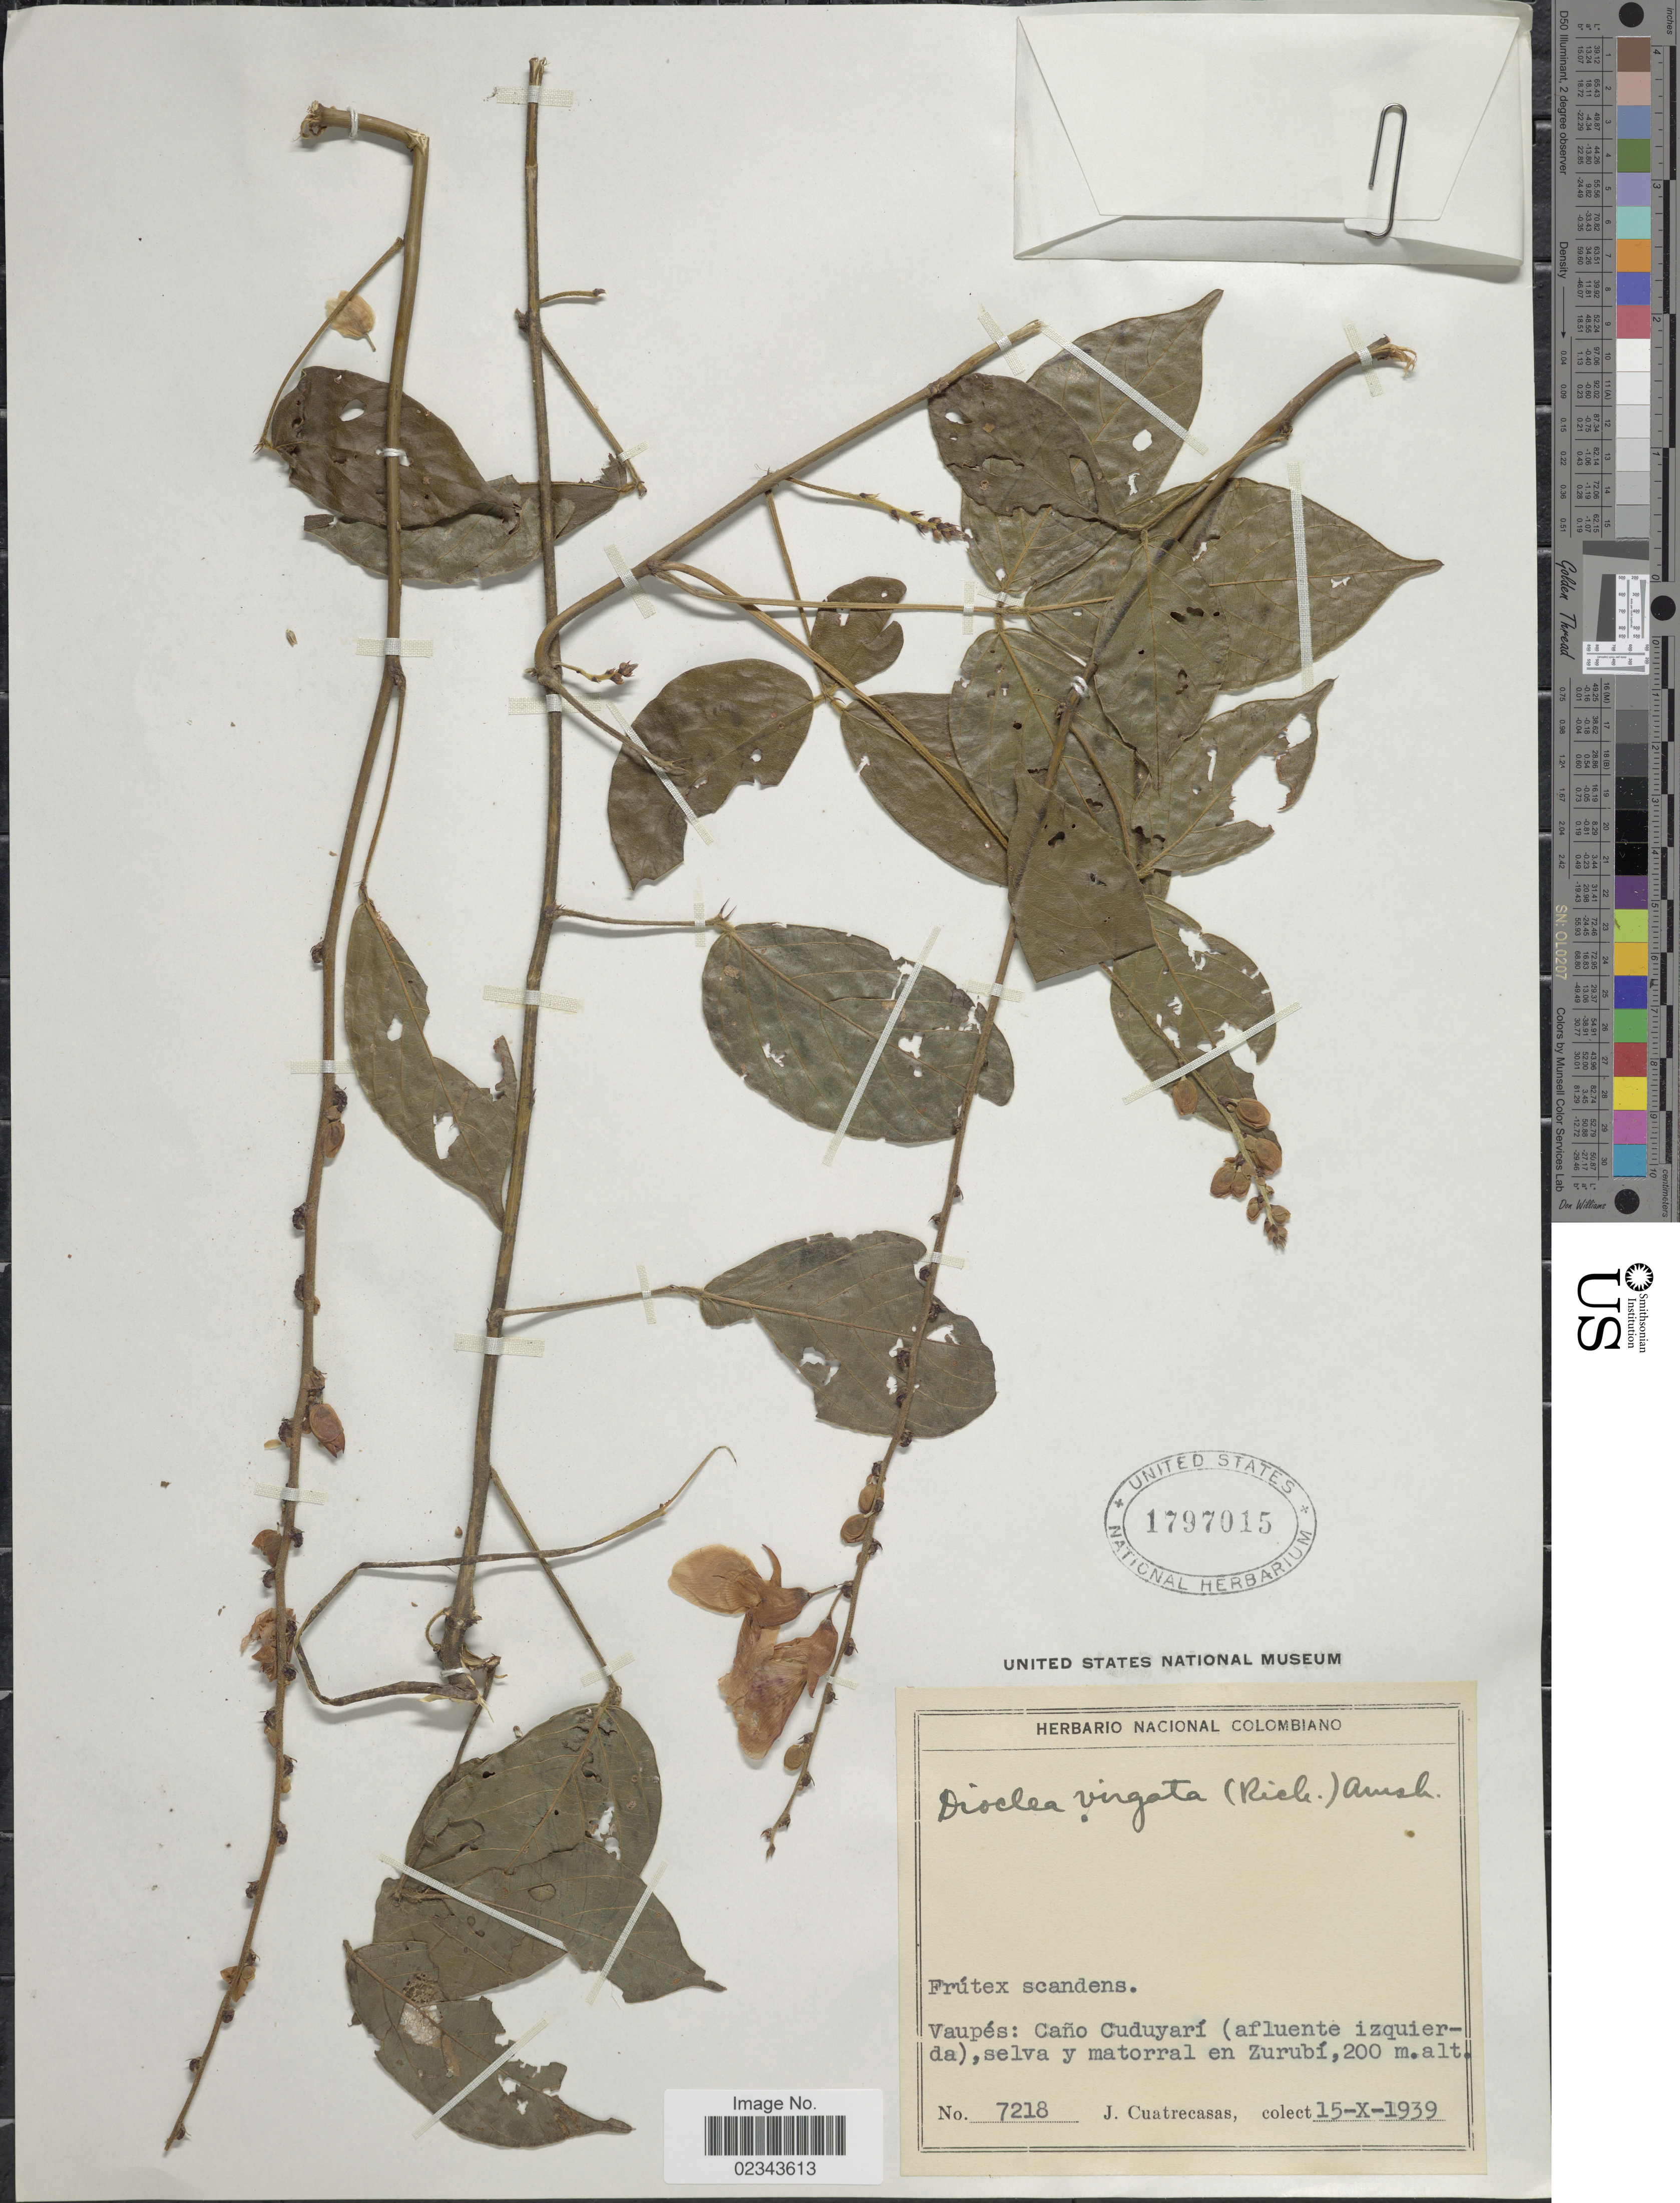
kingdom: Plantae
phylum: Tracheophyta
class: Magnoliopsida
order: Fabales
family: Fabaceae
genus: Dioclea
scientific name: Dioclea virgata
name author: (Rich.) Amshoff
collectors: J. Cuatrecasas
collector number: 7218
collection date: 1939-10-15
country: Colombia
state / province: Vaupés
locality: Cano Cuduyari (afluente izquierda), selva y matorral en Zurubi.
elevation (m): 200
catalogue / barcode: US 1797015